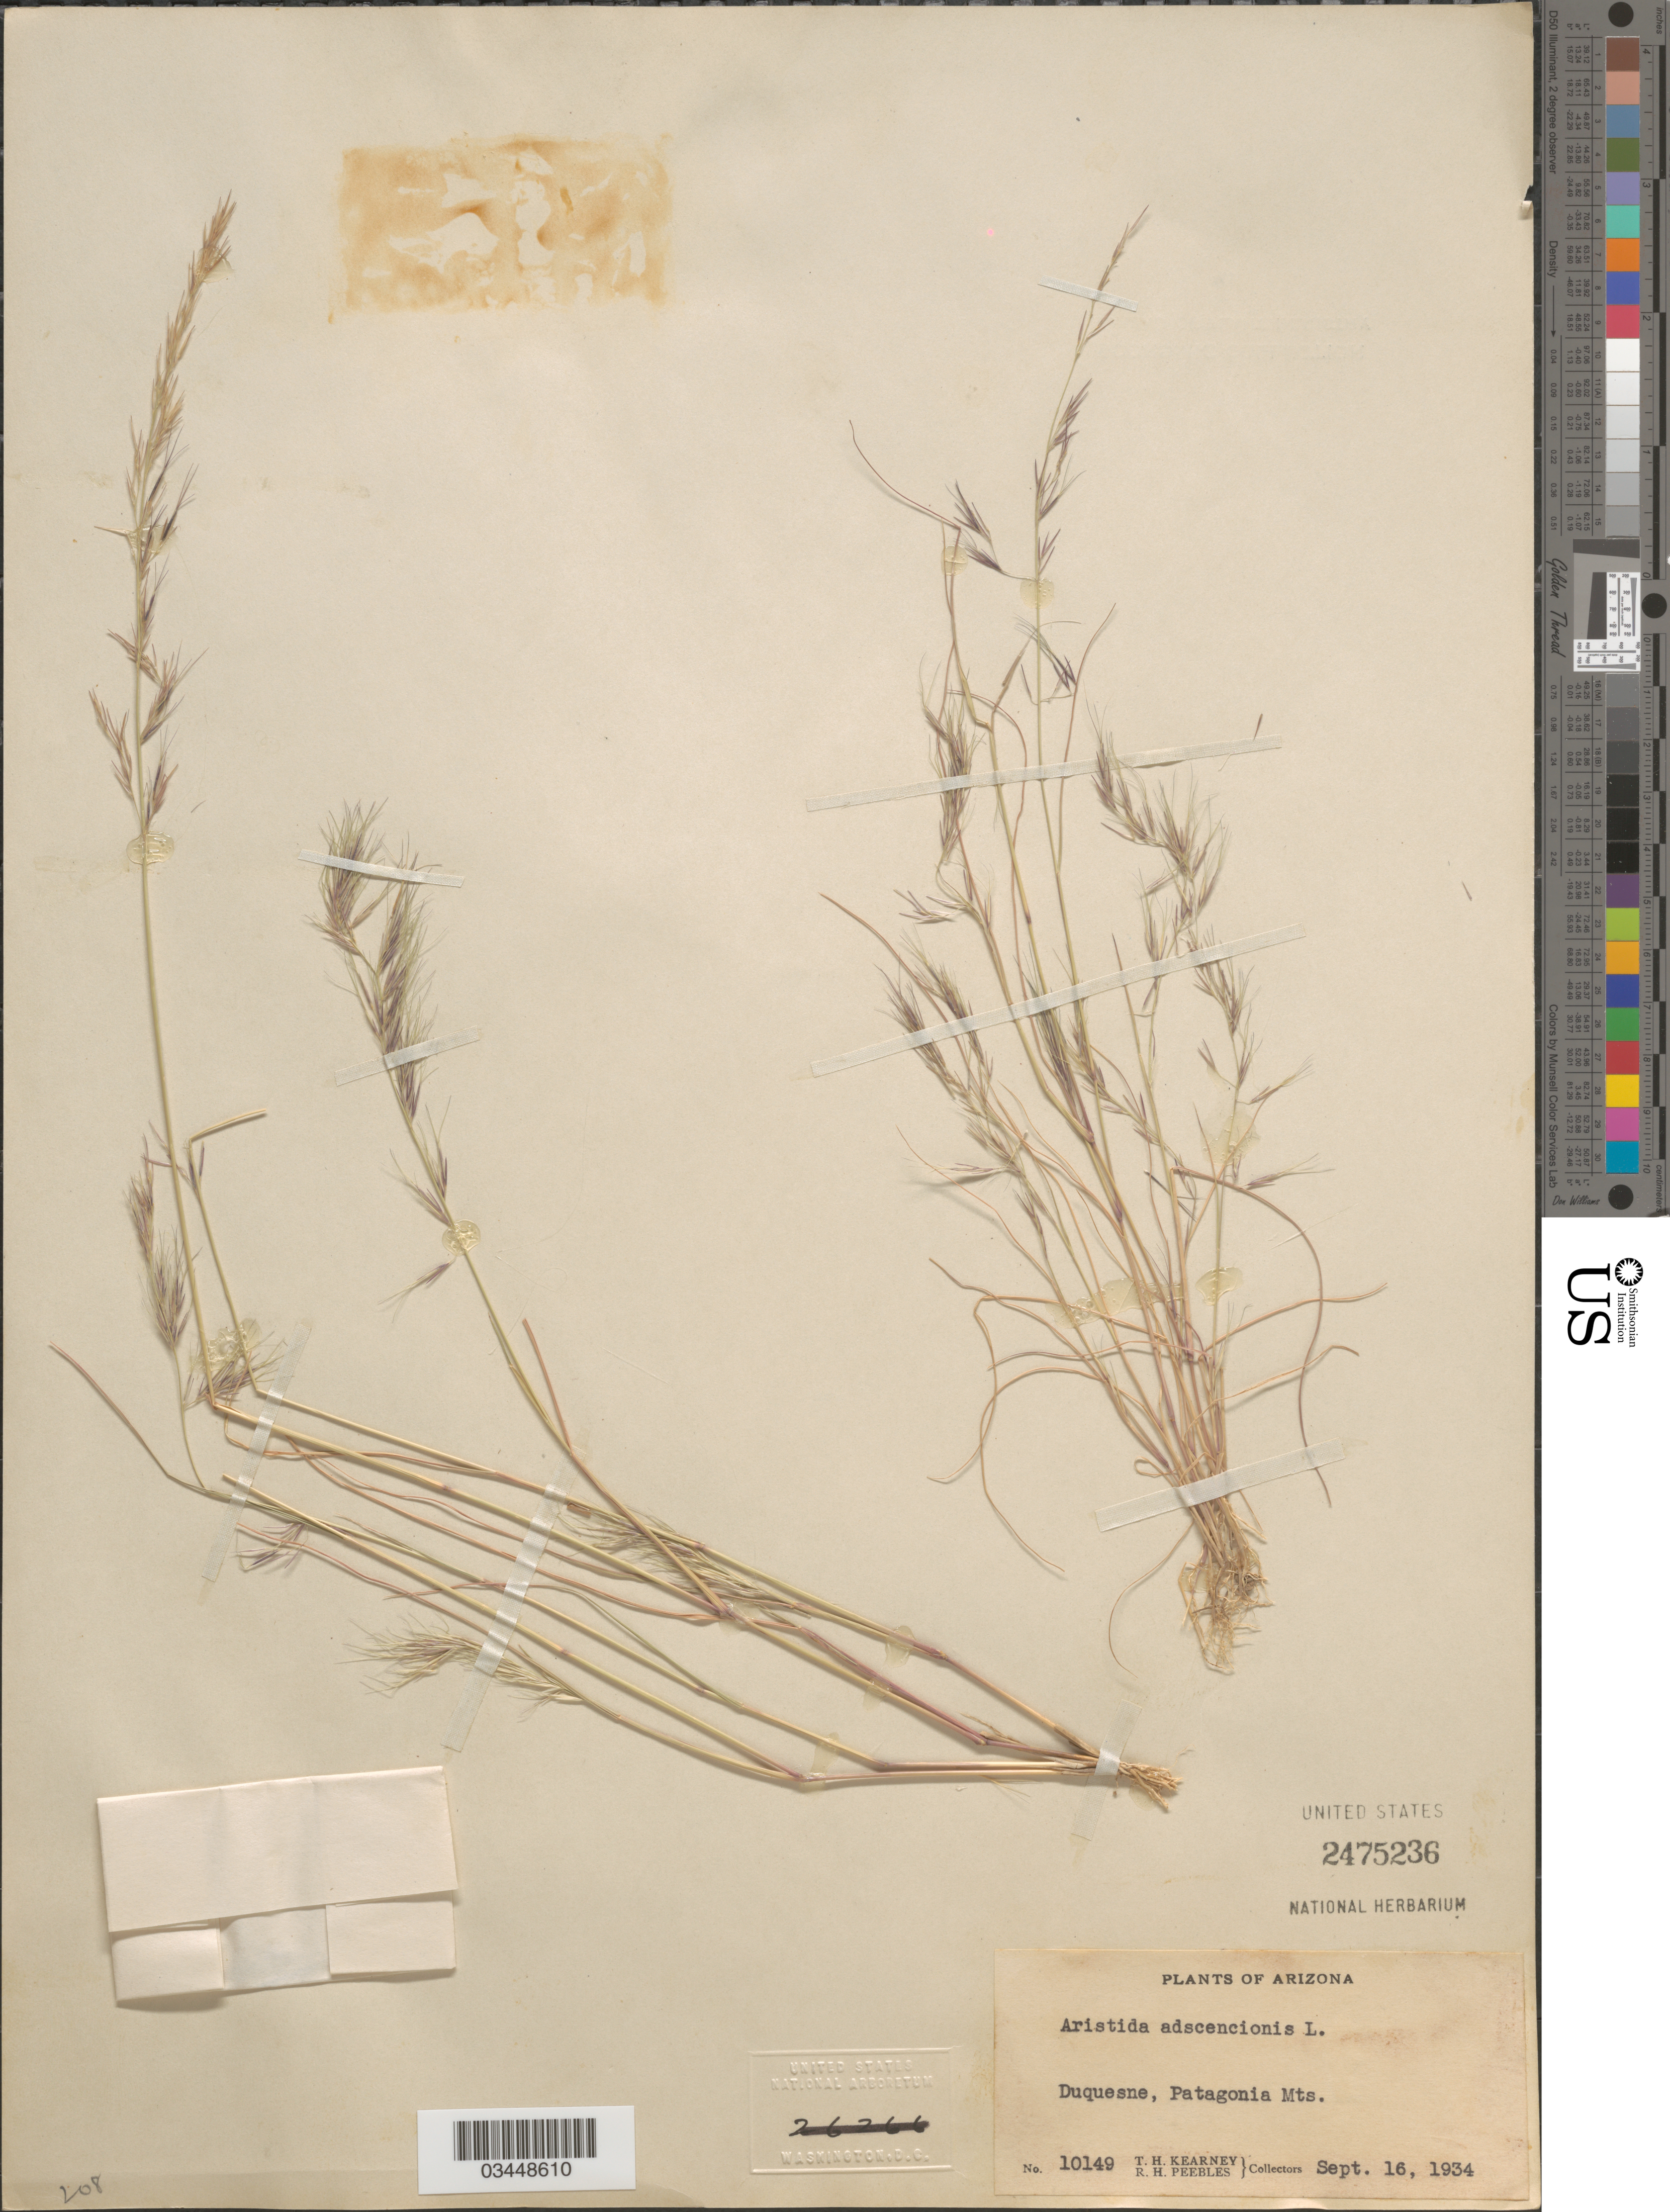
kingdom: Plantae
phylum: Tracheophyta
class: Liliopsida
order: Poales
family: Poaceae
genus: Aristida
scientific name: Aristida adscensionis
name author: L.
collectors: T. H. Kearney & R. H. Peebles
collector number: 10149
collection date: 1934-09-16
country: United States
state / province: Arizona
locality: Duquesne, Patagonia Mts.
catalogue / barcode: US 2475236